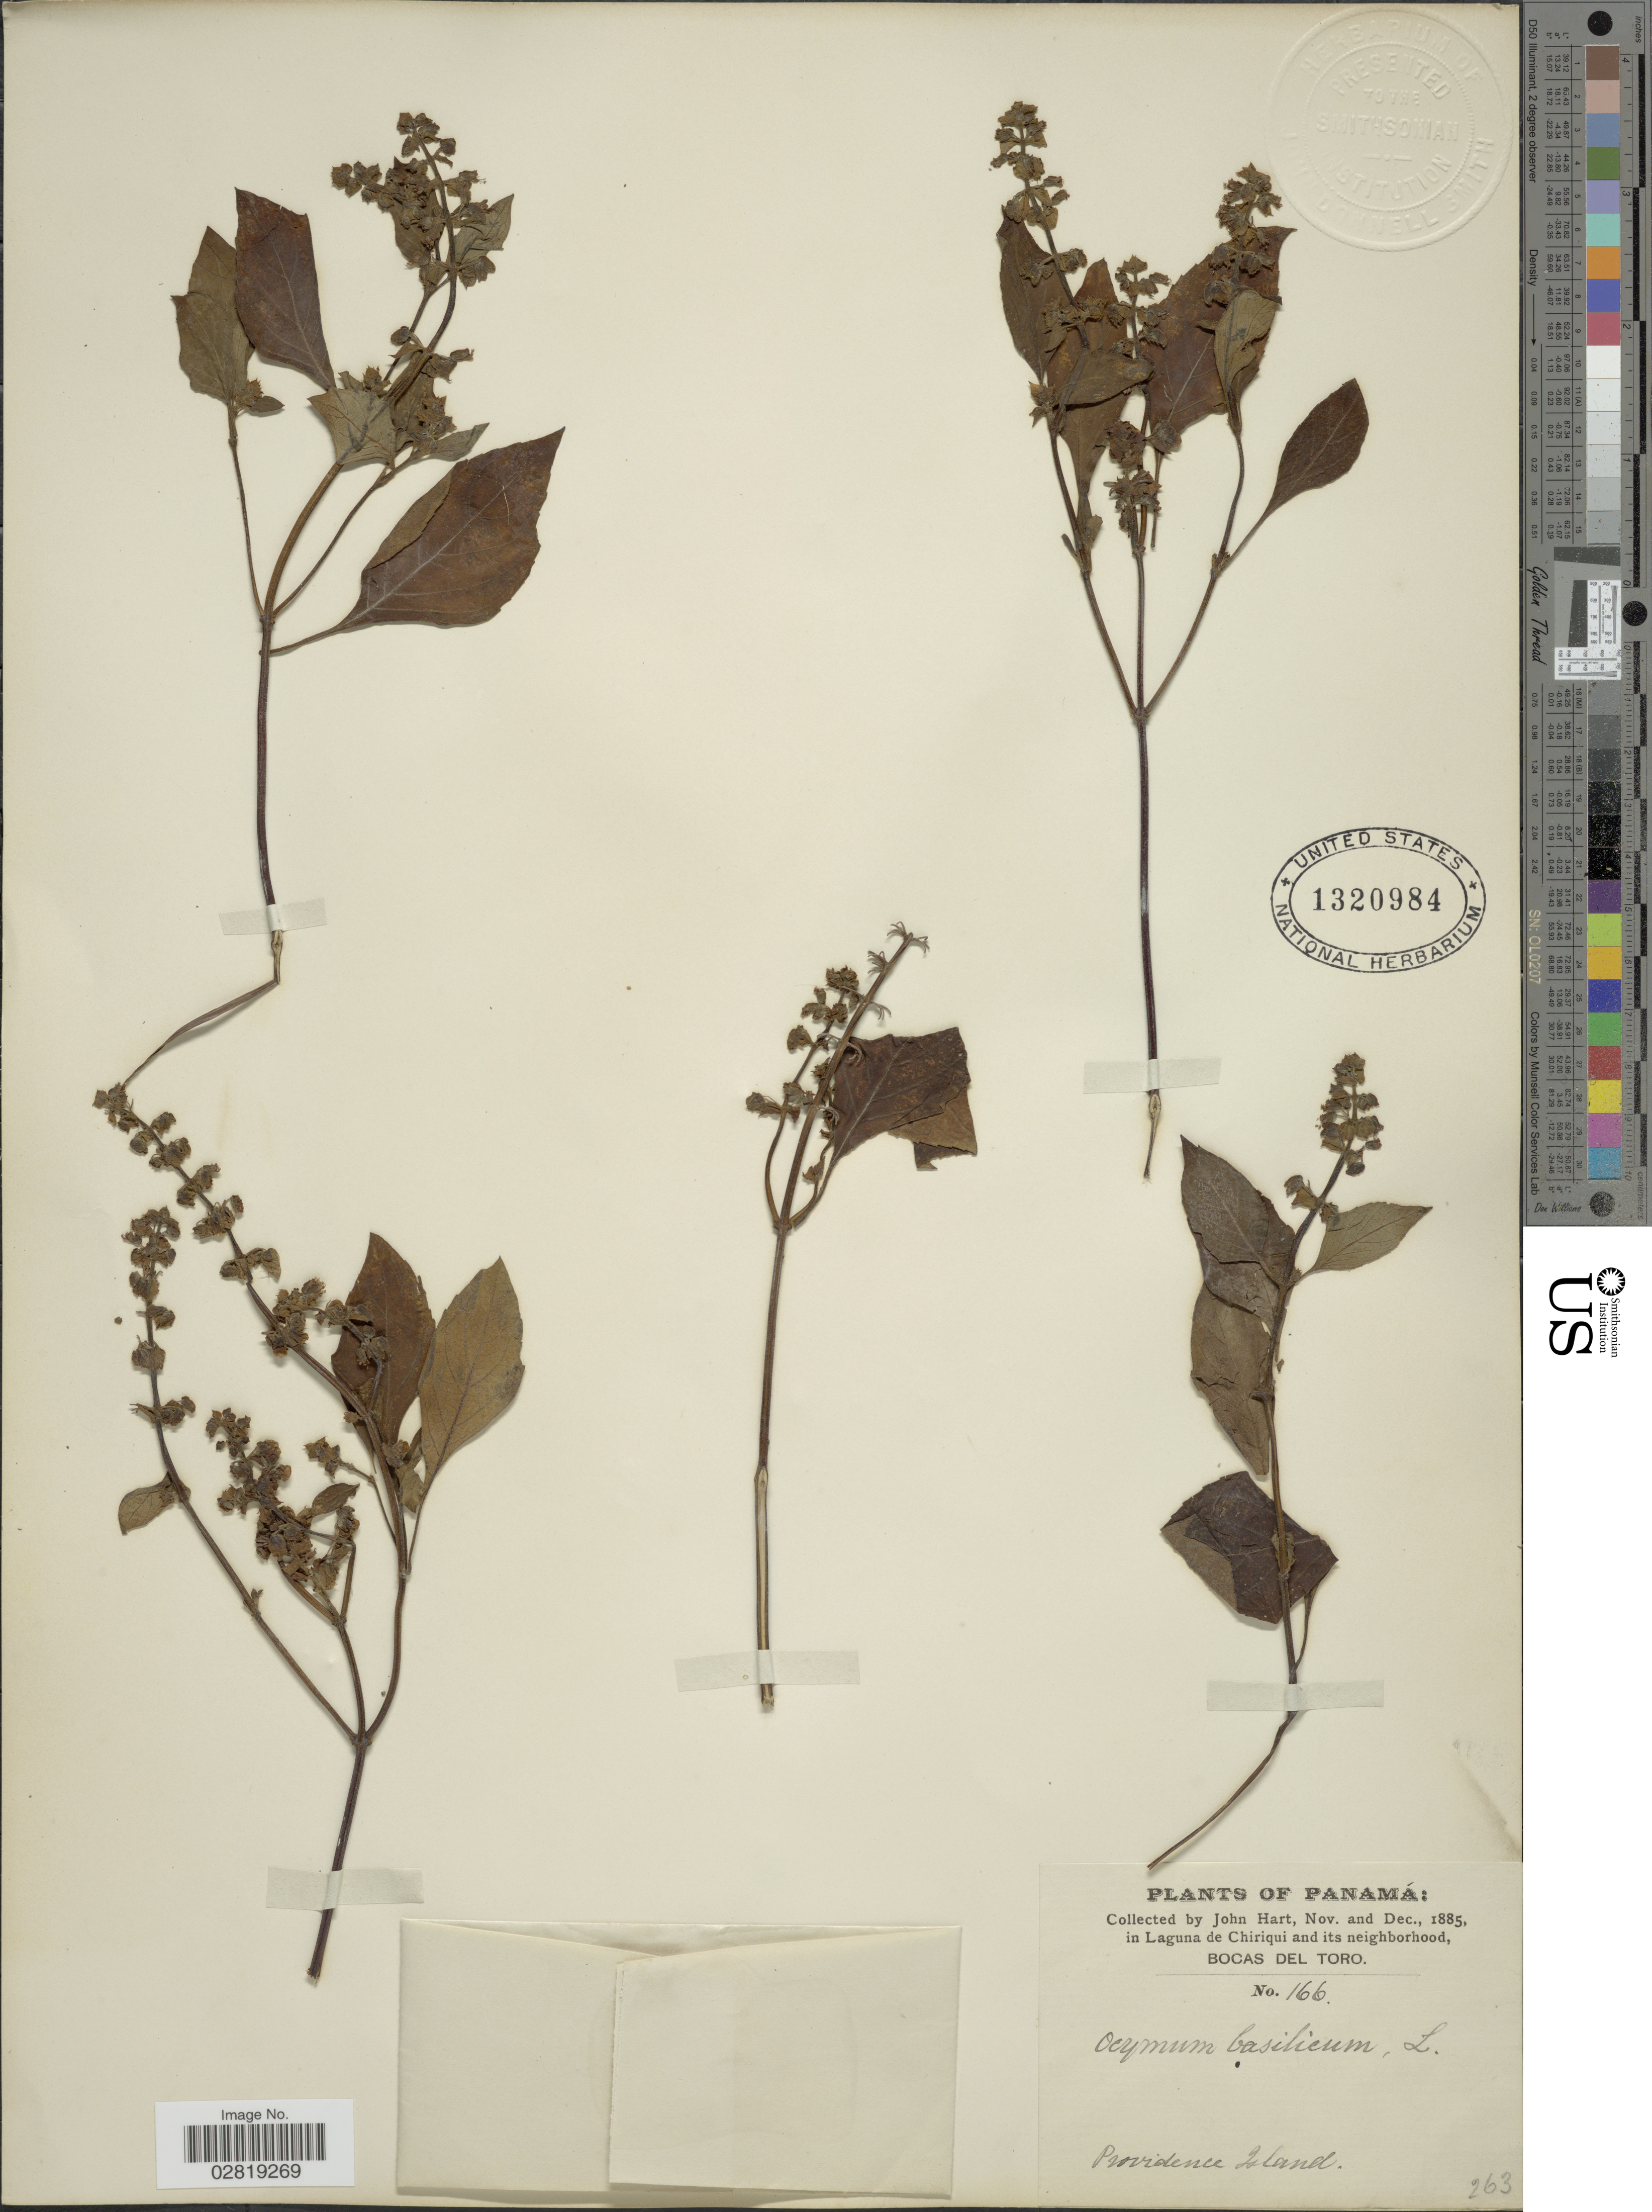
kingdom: Plantae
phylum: Tracheophyta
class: Magnoliopsida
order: Lamiales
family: Lamiaceae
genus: Ocimum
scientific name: Ocimum basilicum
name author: L.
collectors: J. H. Hart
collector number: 166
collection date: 1885-11/1885-12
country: Panama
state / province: Bocas del Toro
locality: In Laguna de Chiriqui and its neighborhood, Providence Island.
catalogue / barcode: US 1320984